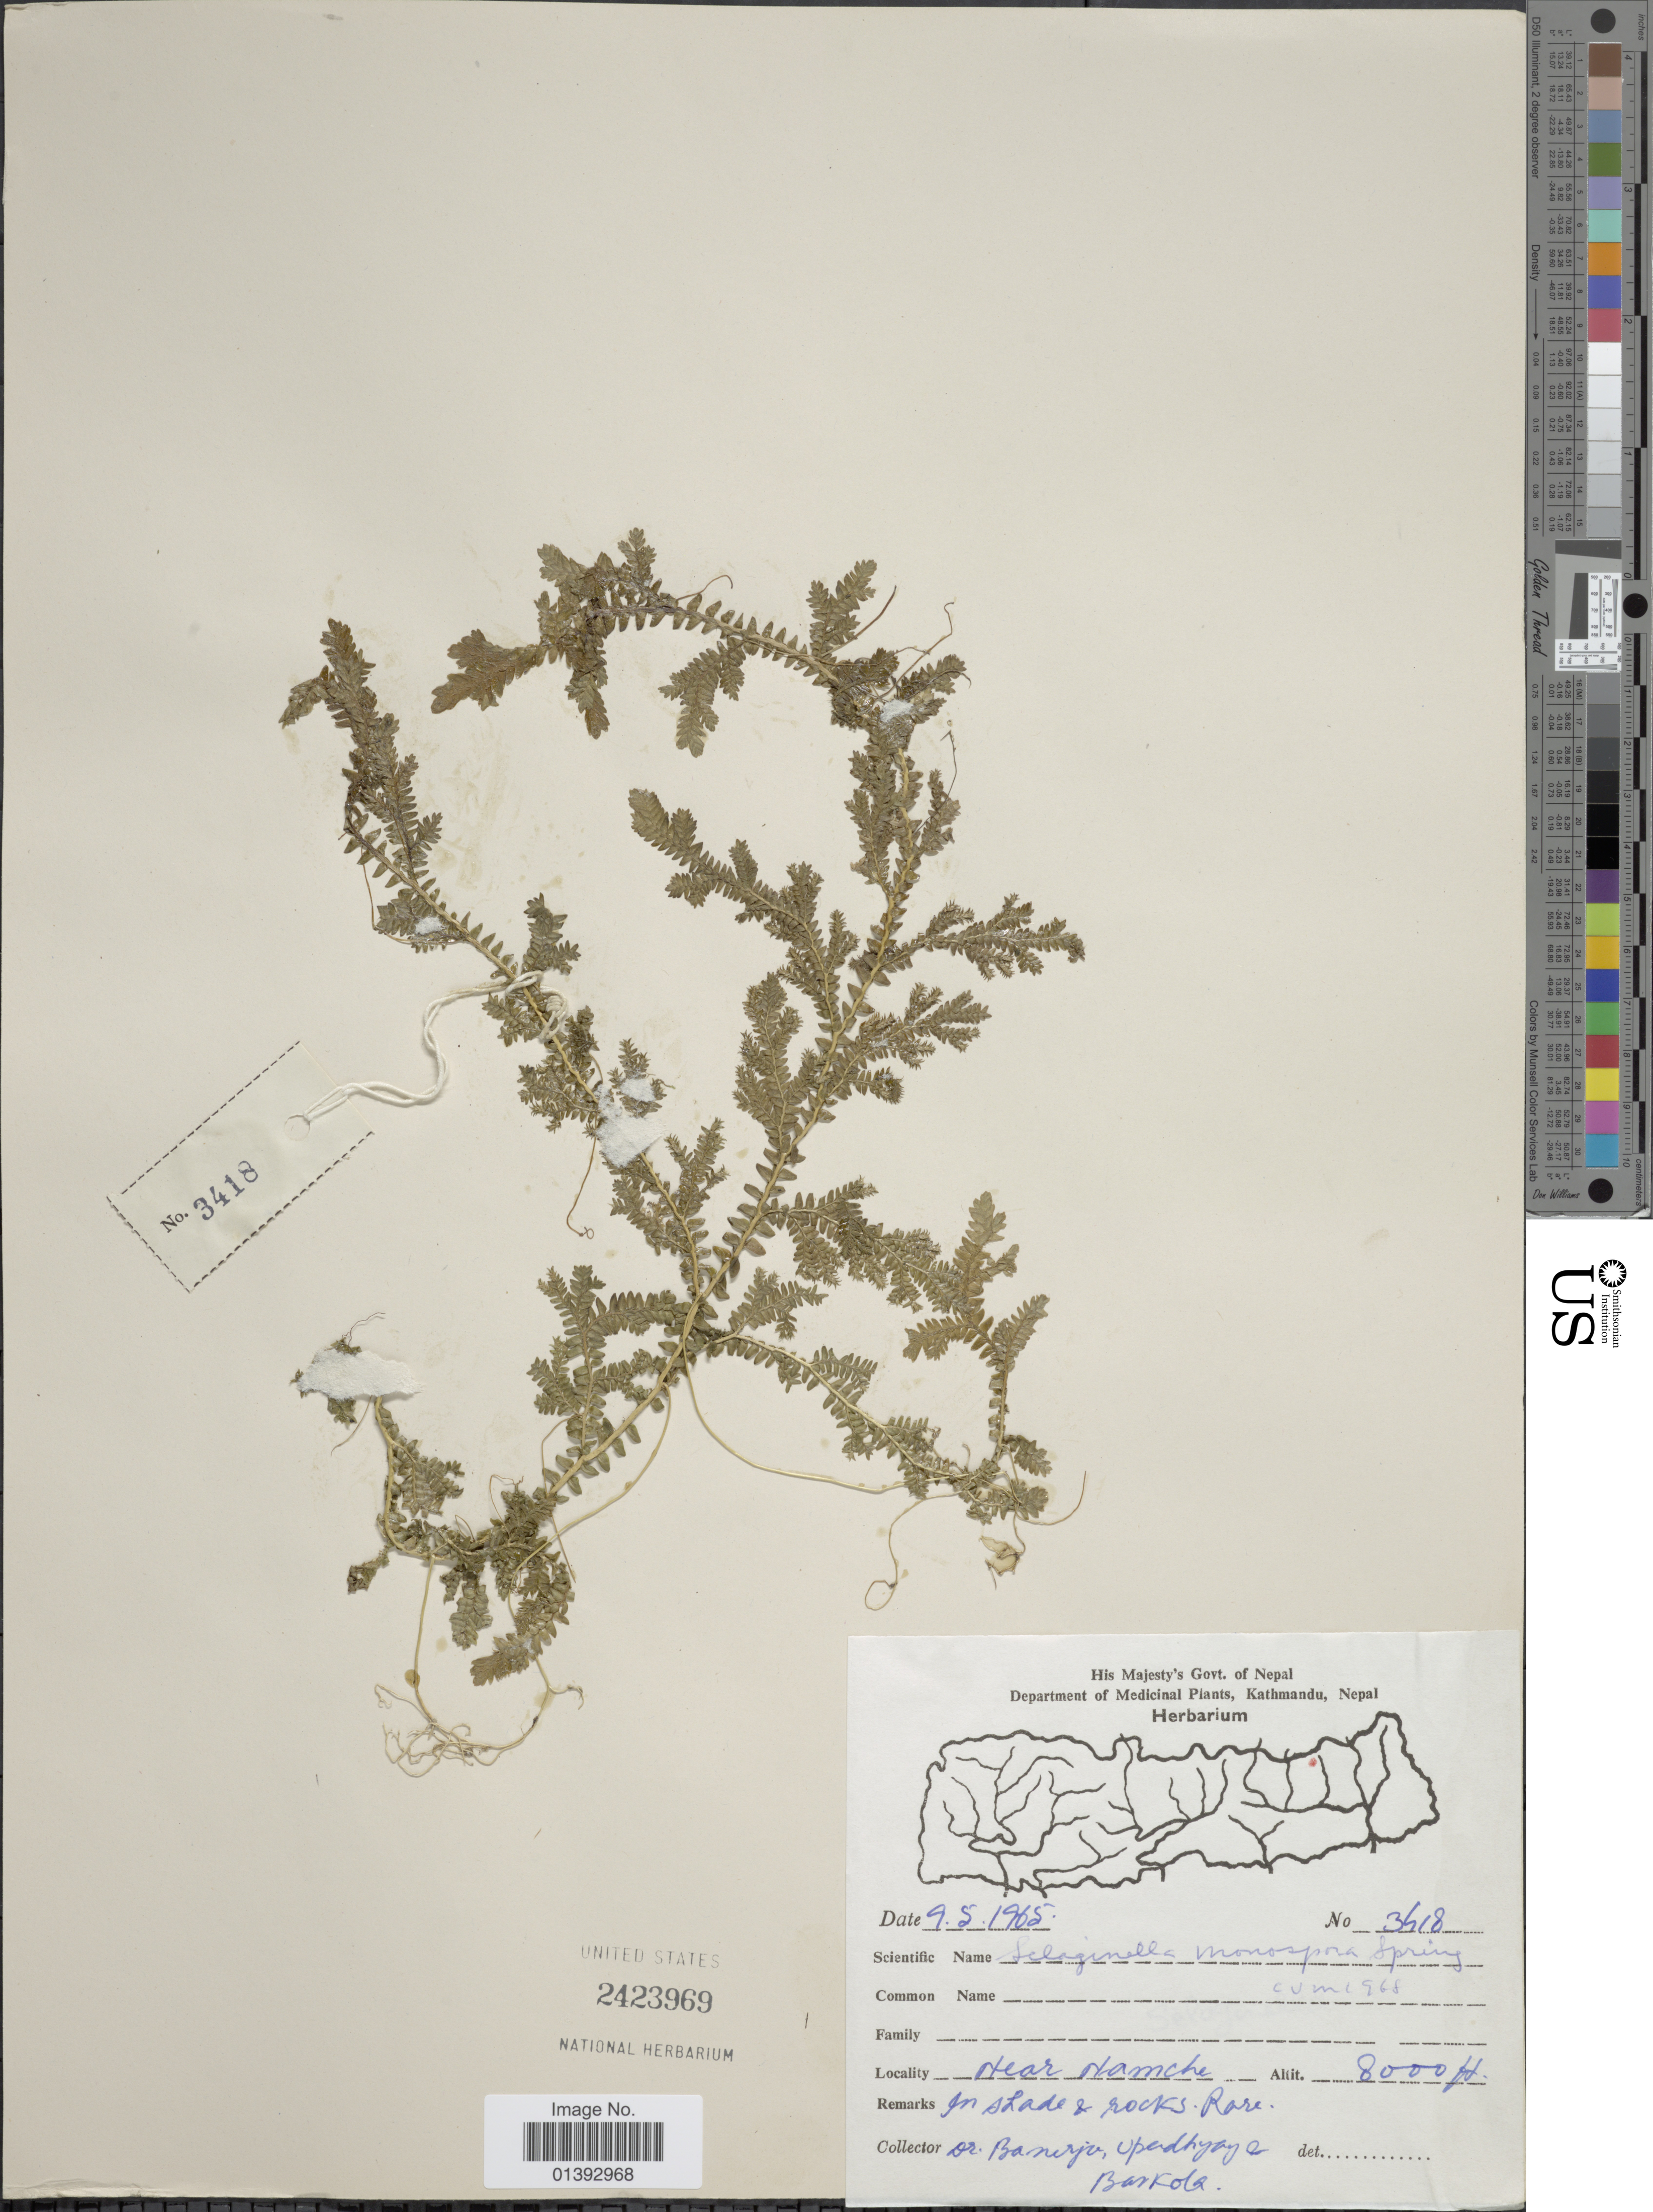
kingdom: Plantae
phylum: Tracheophyta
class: Lycopodiopsida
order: Selaginellales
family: Selaginellaceae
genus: Selaginella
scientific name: Selaginella monospora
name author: Spring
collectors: -. Banerjee, Upadhyay, -- & Baskola, --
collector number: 3418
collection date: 1965-05-09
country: Nepal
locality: Near Namche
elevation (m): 2438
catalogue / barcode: US 2423969